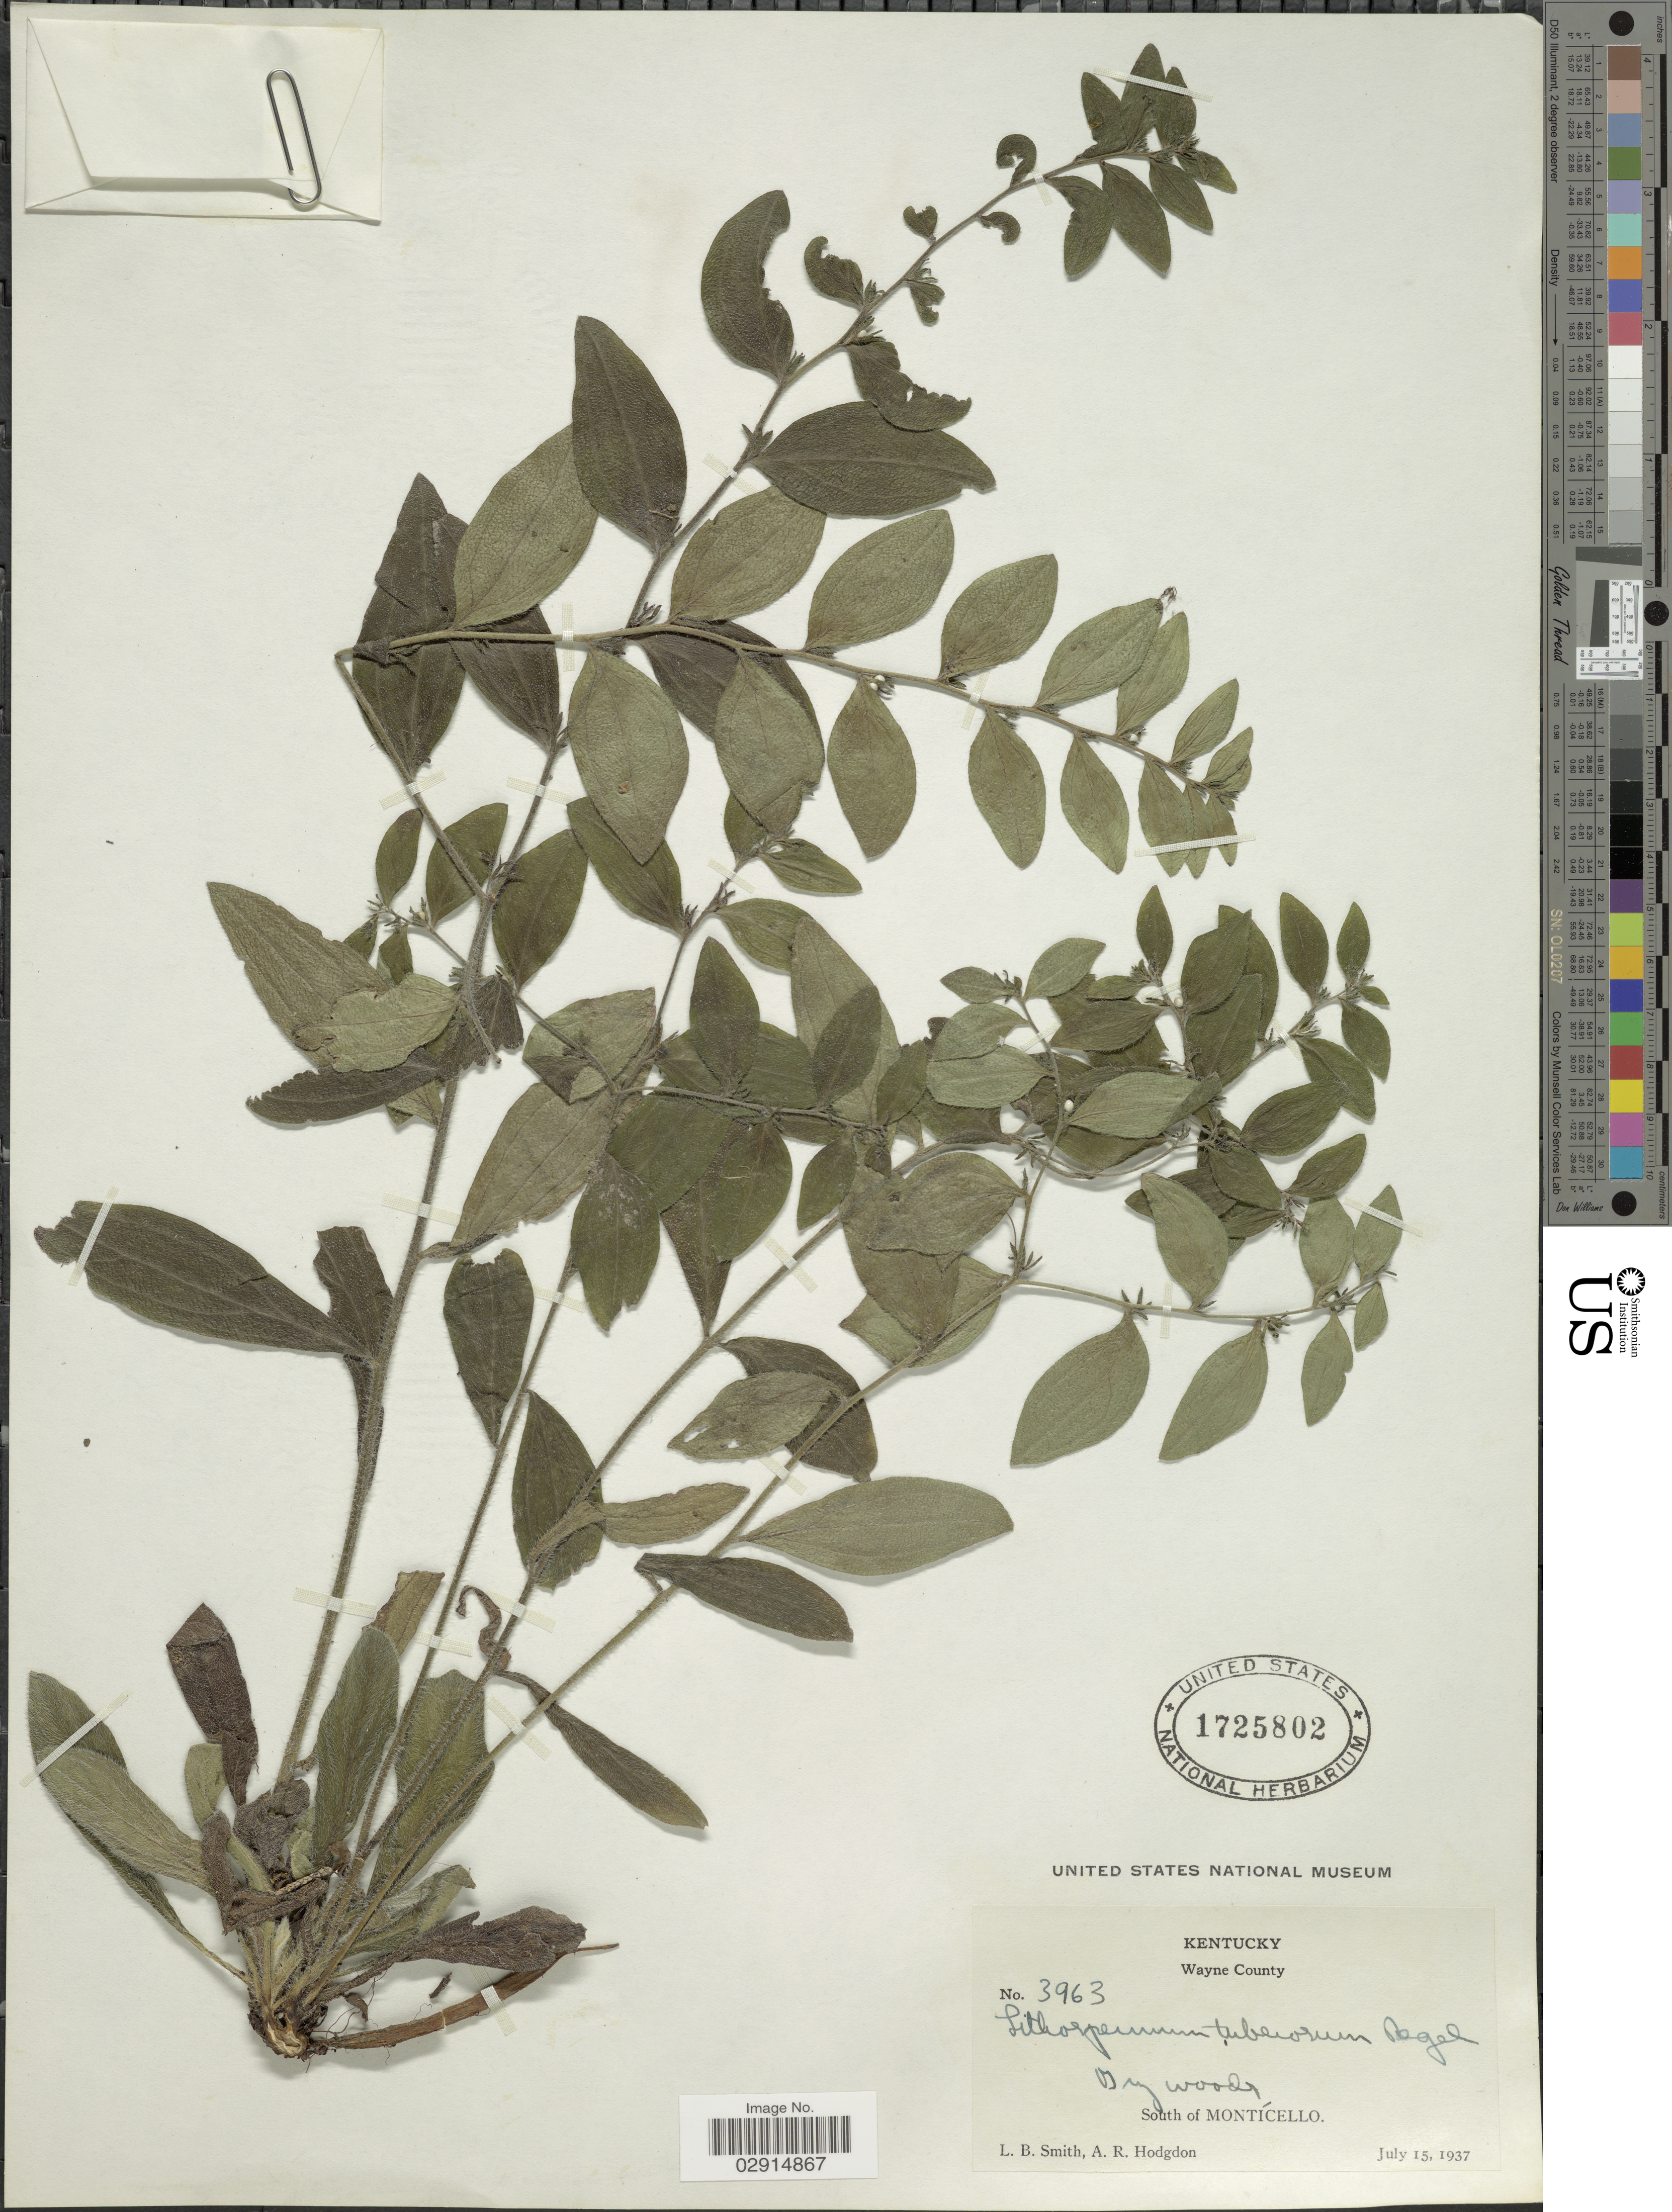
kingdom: Plantae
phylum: Tracheophyta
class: Magnoliopsida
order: Boraginales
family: Boraginaceae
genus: Lithospermum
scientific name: Lithospermum tuberosum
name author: Rugel ex DC.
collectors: L. Smith & A. R. Hodgdon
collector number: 3963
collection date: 1937-07-15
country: United States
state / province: Kentucky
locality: Dry woods. South of Montícello. Wayne County. Kentucky.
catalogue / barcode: US 1725802